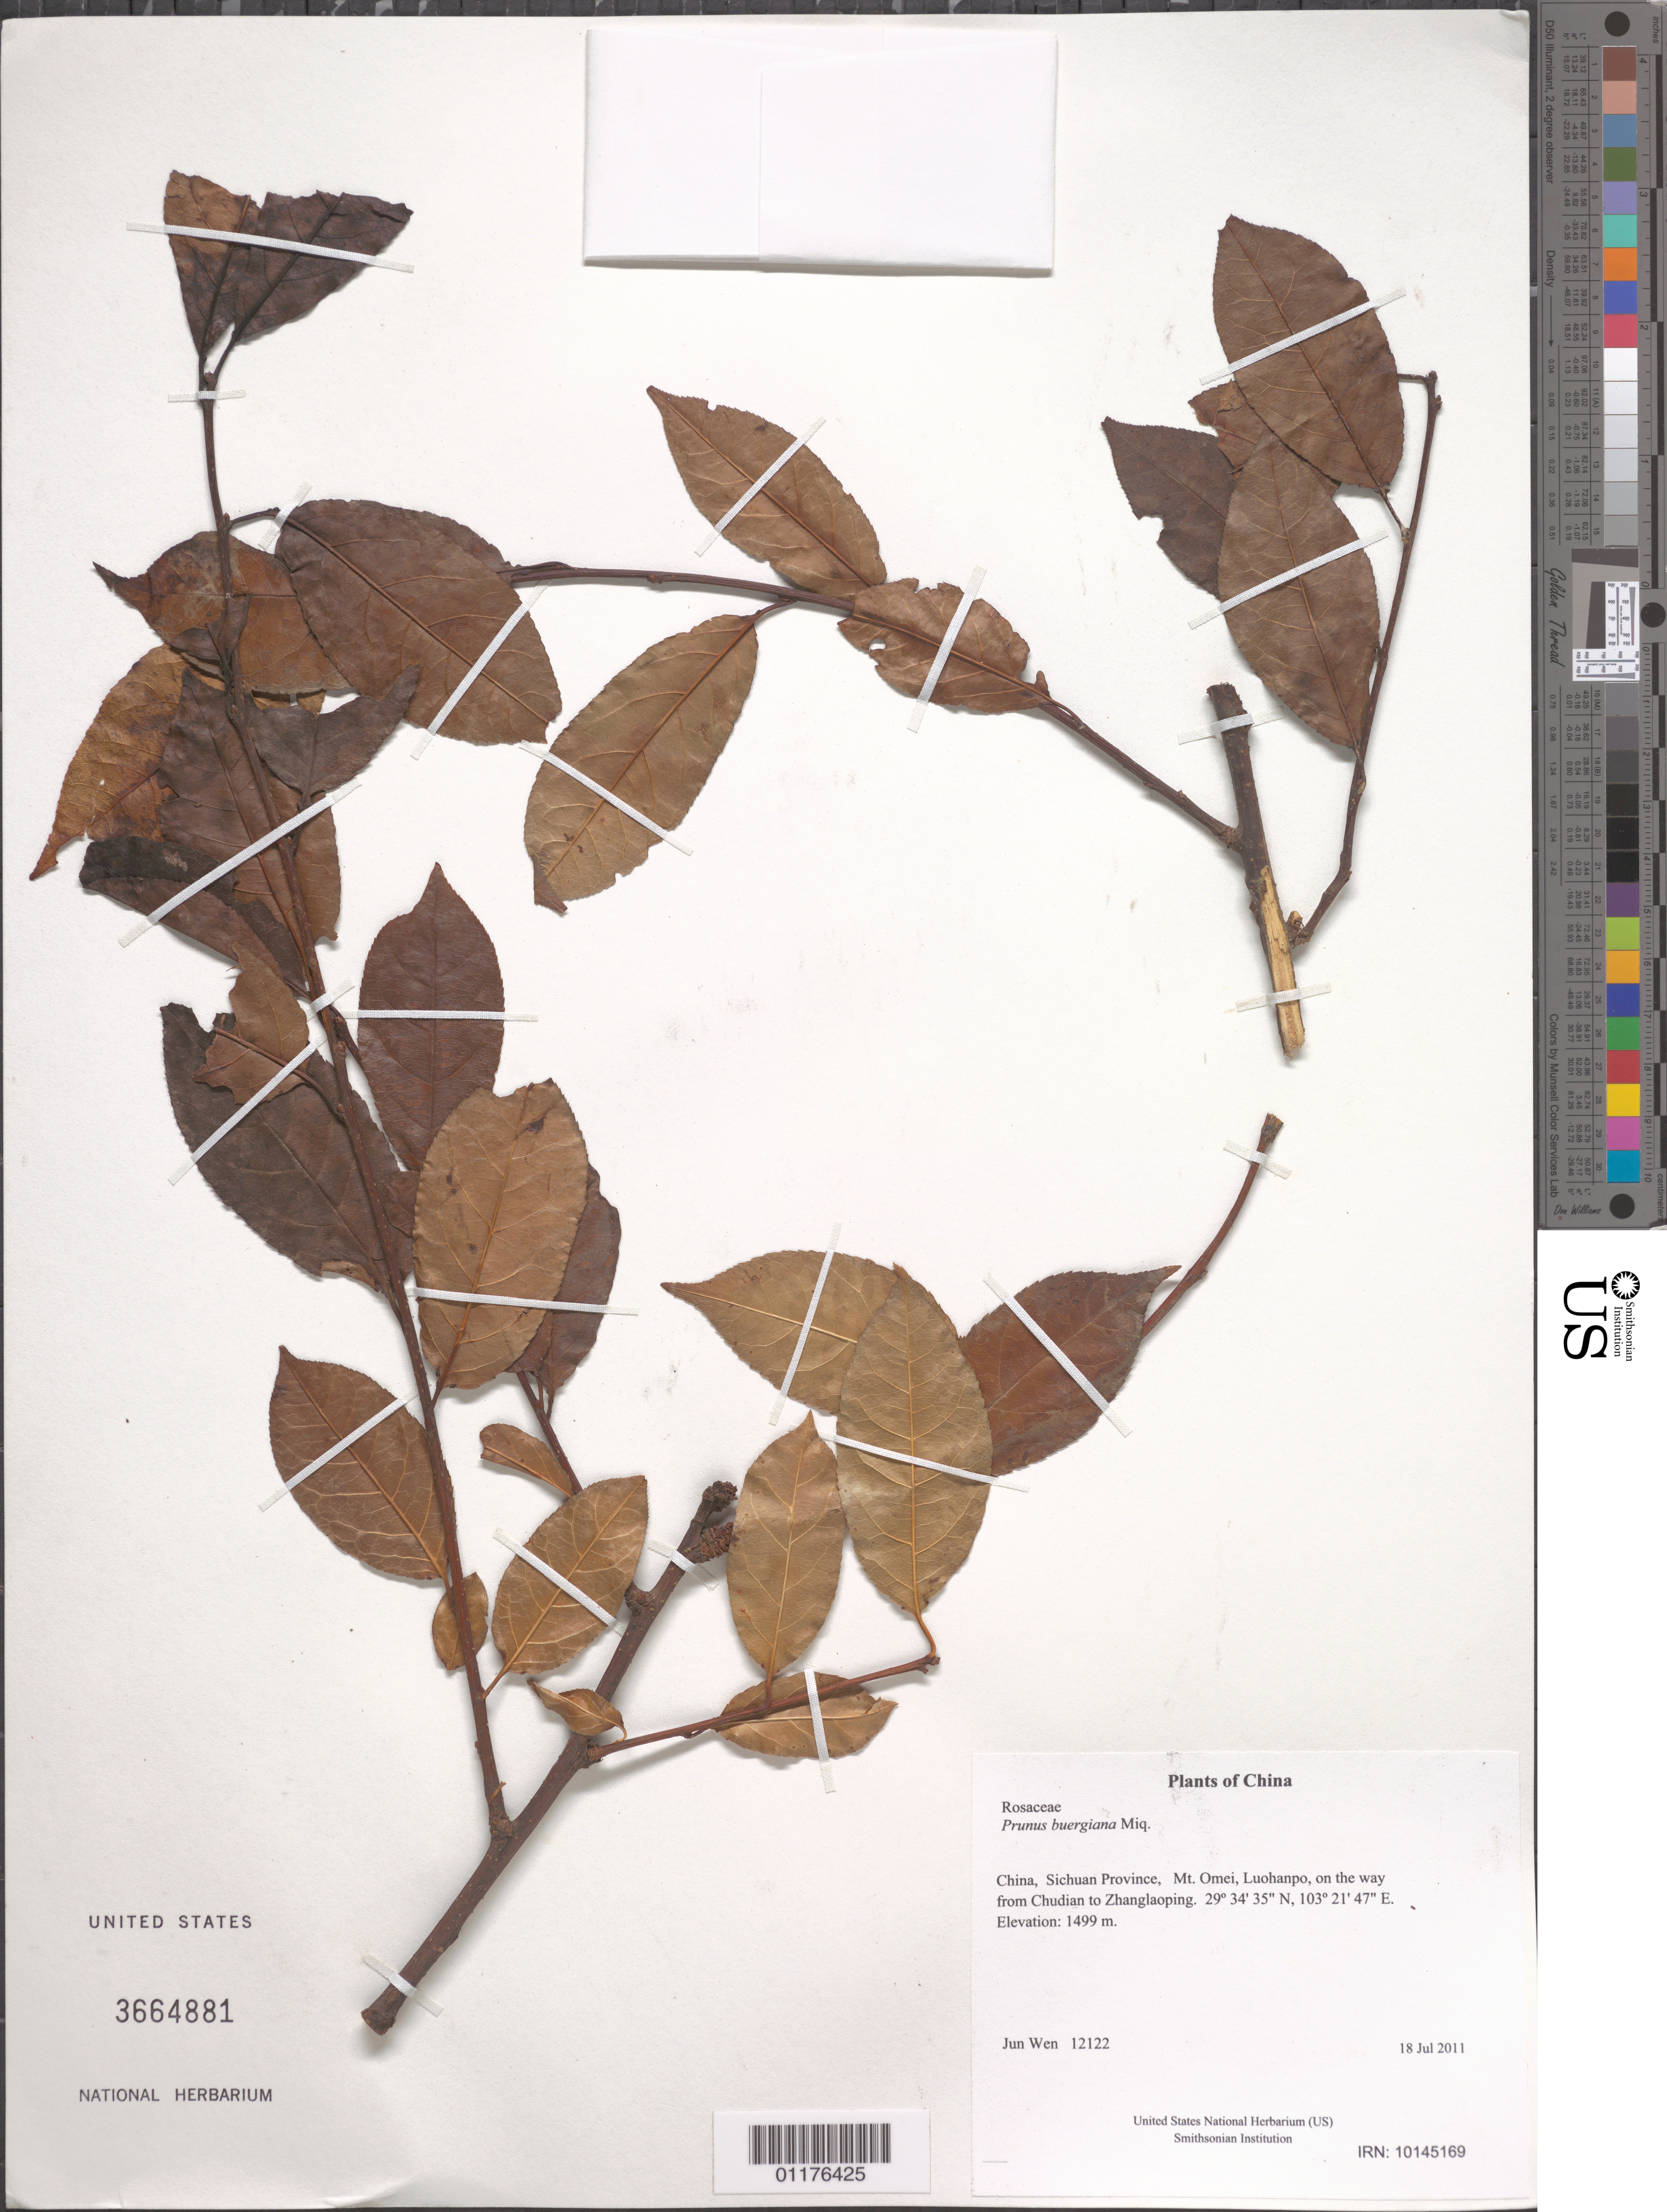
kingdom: Plantae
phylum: Tracheophyta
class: Magnoliopsida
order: Rosales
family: Rosaceae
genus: Prunus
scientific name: Prunus buergeriana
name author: Miq.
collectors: J. Wen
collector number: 12122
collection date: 2011-07-18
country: China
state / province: Sichuan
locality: Mt. Omei, Luohanpo, on the way from Chudian to Zhanglaoping.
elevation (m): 1499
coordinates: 29 34 34.6 N, 103 21 46.8 E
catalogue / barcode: US 3664881